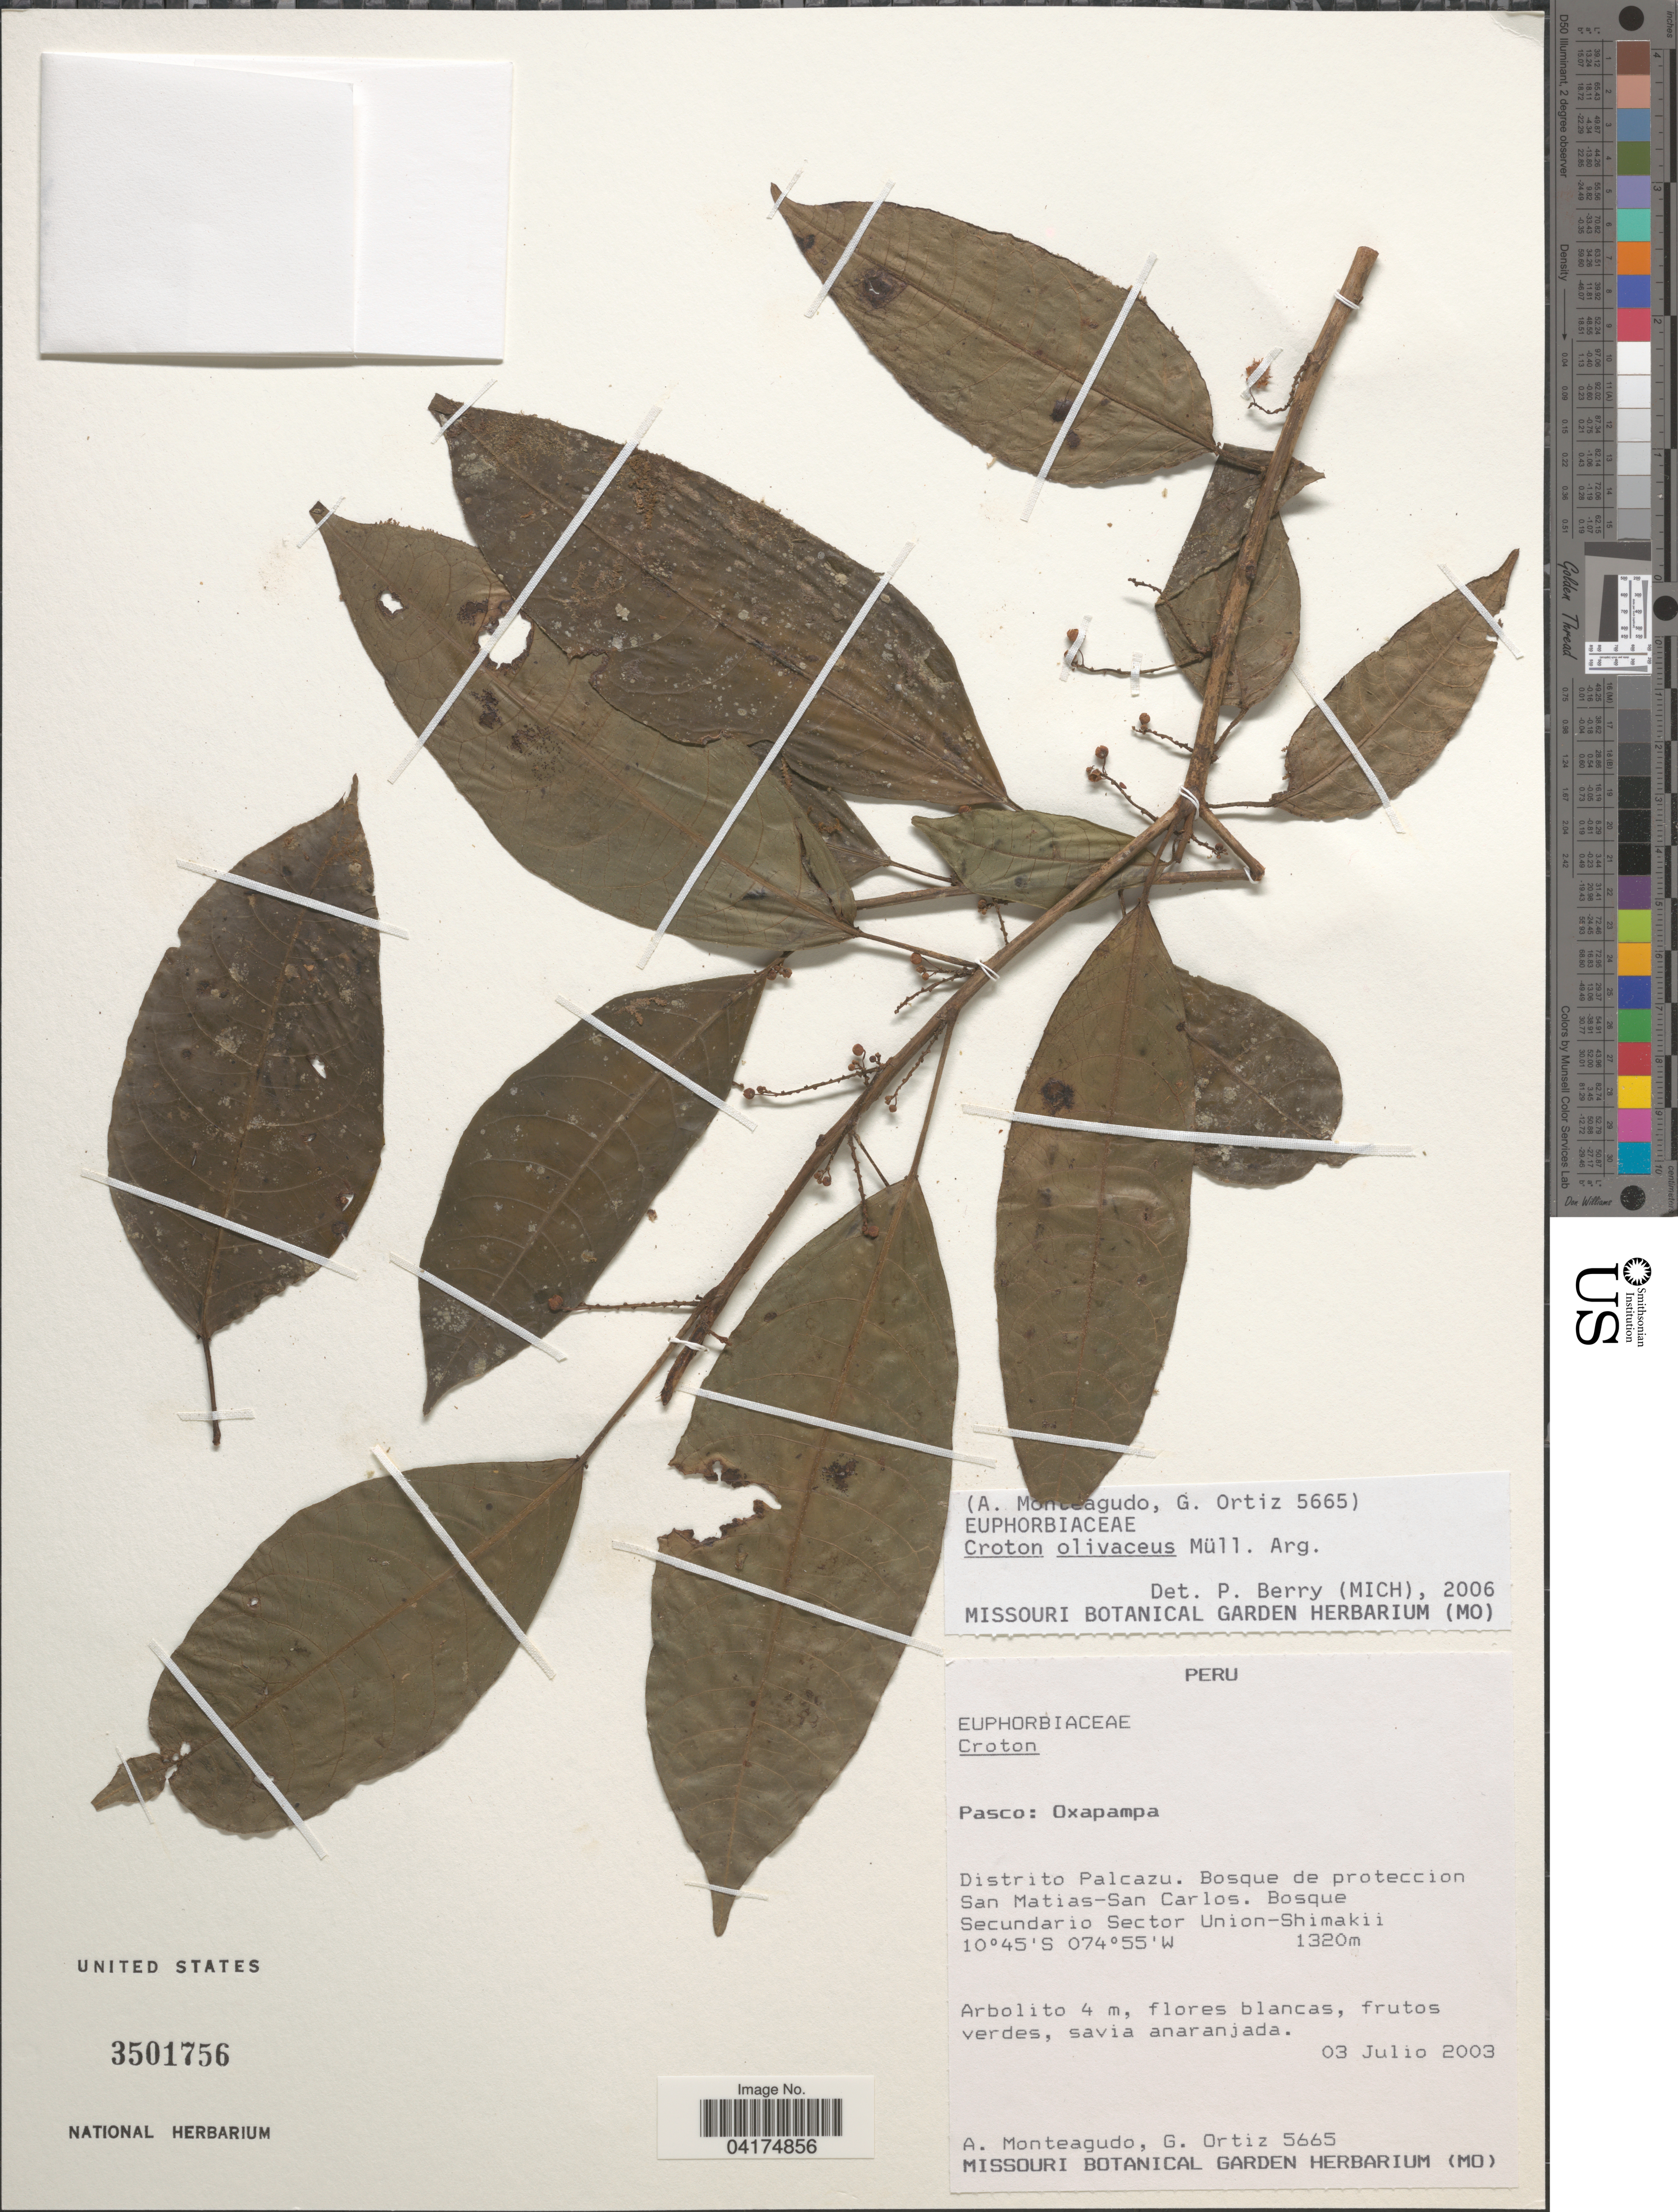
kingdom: Plantae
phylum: Tracheophyta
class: Magnoliopsida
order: Malpighiales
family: Euphorbiaceae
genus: Croton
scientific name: Croton olivaceus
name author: Y.T. Chang & P.T. Li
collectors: A. Monteagudo & G. Ortiz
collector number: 5665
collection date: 2003-07-03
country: Peru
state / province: Pasco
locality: Oxapampa. Distrito Palcazu. Bosque de proteccion San Matias-San Carlos. Bosque Secundario Sector Union-Shimakii.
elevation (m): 1320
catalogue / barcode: US 3501756